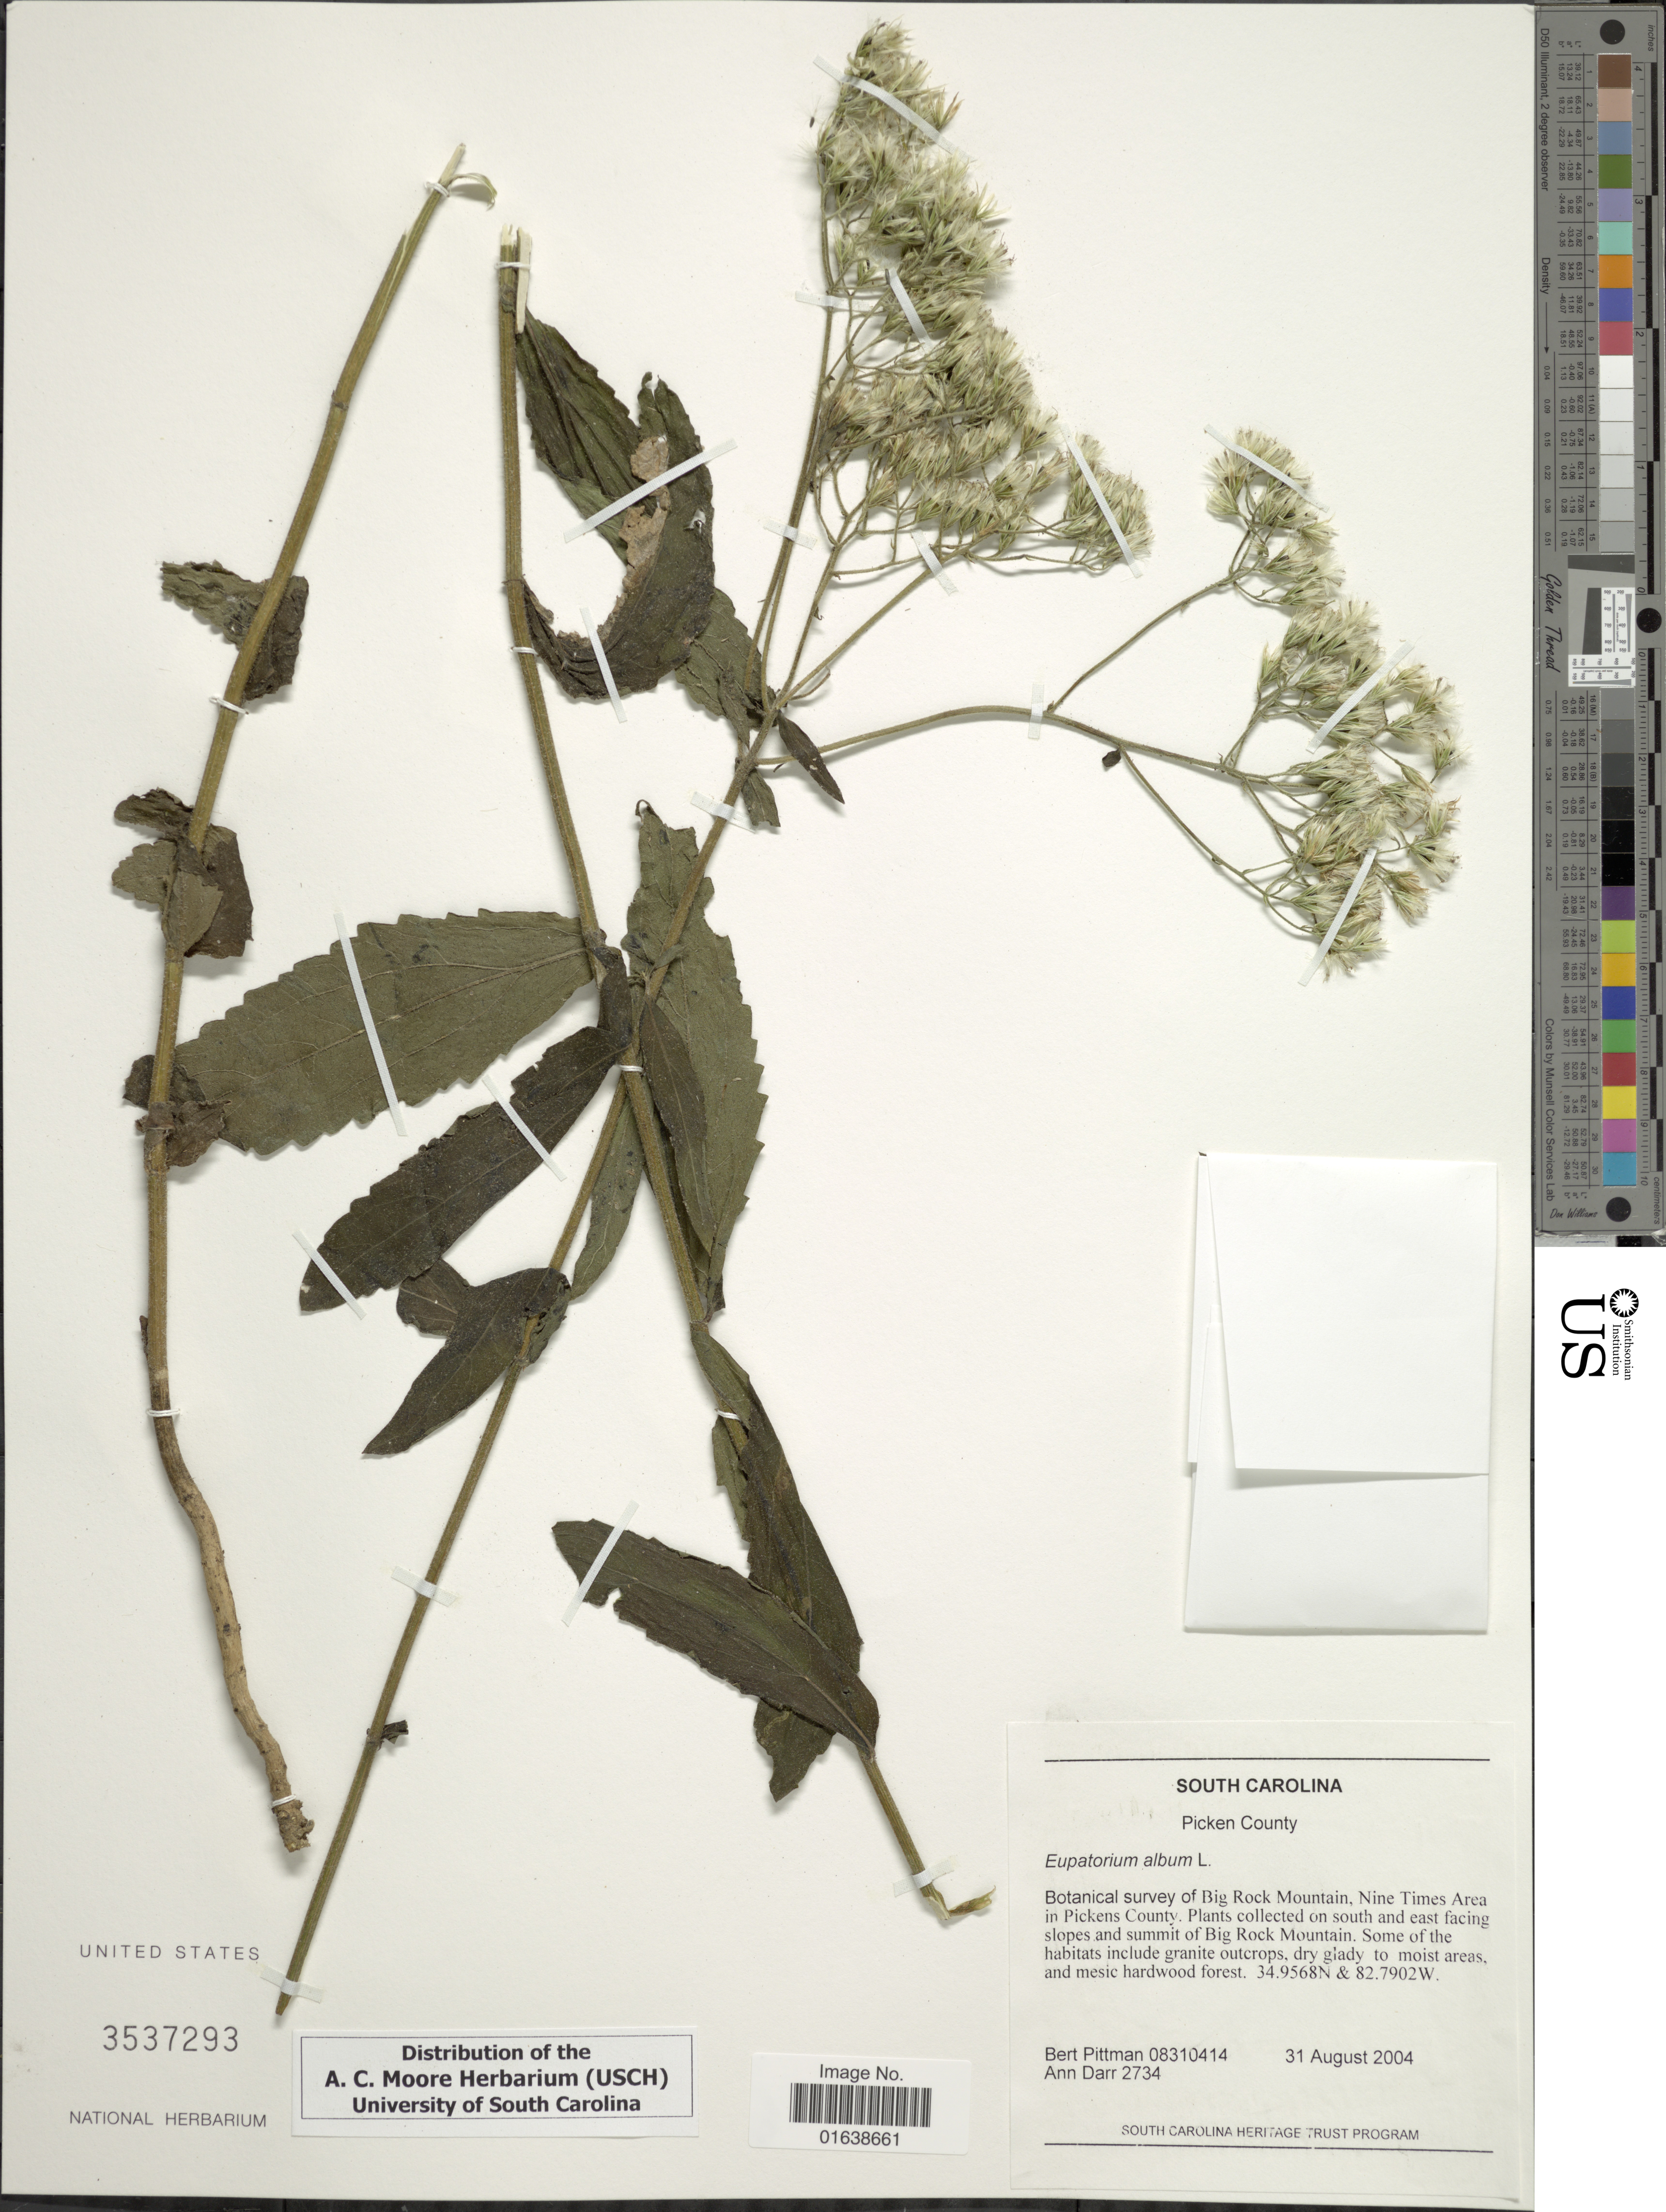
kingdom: Plantae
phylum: Tracheophyta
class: Magnoliopsida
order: Asterales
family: Asteraceae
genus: Eupatorium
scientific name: Eupatorium album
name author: L.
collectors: B. Pittman & A. Darr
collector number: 2734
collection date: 2004-08-31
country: United States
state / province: South Carolina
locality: South Carolina. Picken County. Bontanical survey of Big Rock Mountain, Nine Times Area in Pickens County. Plants collected on south and east facing slopes and summit of big Rock Mountain.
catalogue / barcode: US 3537293